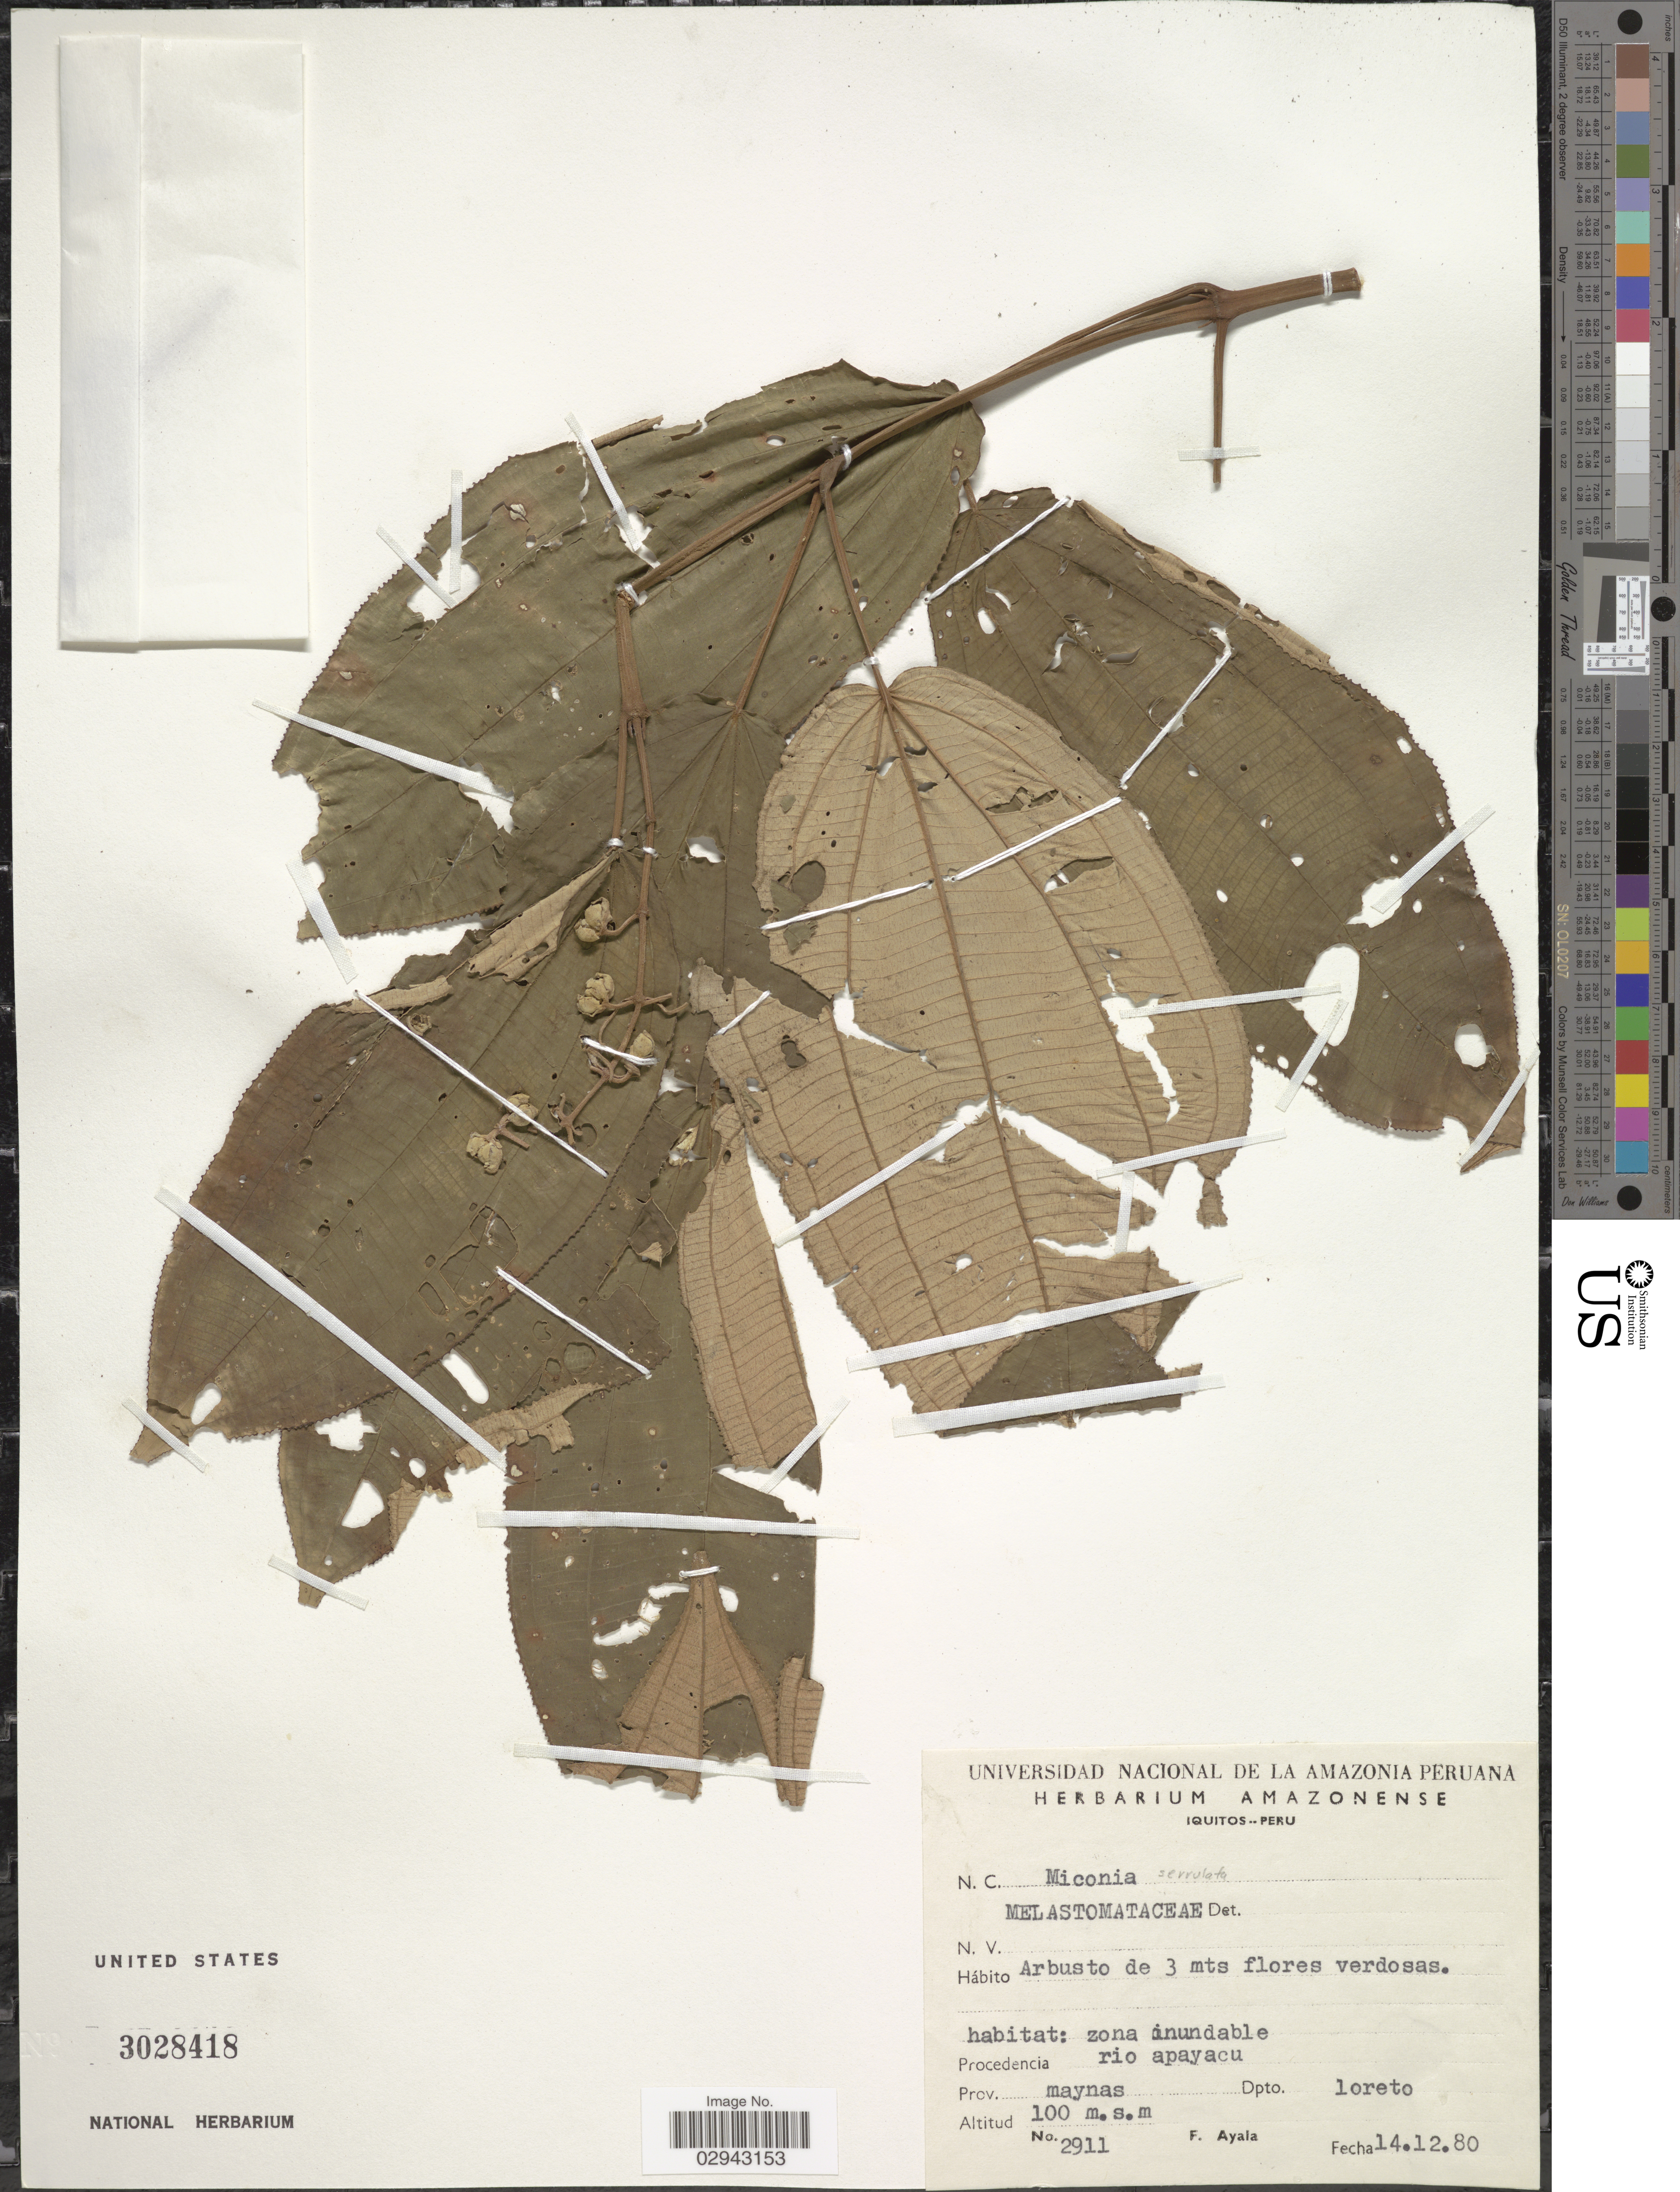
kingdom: Plantae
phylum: Tracheophyta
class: Magnoliopsida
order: Myrtales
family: Melastomataceae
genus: Miconia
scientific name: Miconia serrulata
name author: (DC.) Naudin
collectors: F. Ayala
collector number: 2911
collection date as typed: Transcribed d/m/y: 14/12/80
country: Peru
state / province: Loreto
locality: Rio Apayacu. Prov. Maynas. Dpto. Loreto.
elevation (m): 100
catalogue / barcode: US 3028418